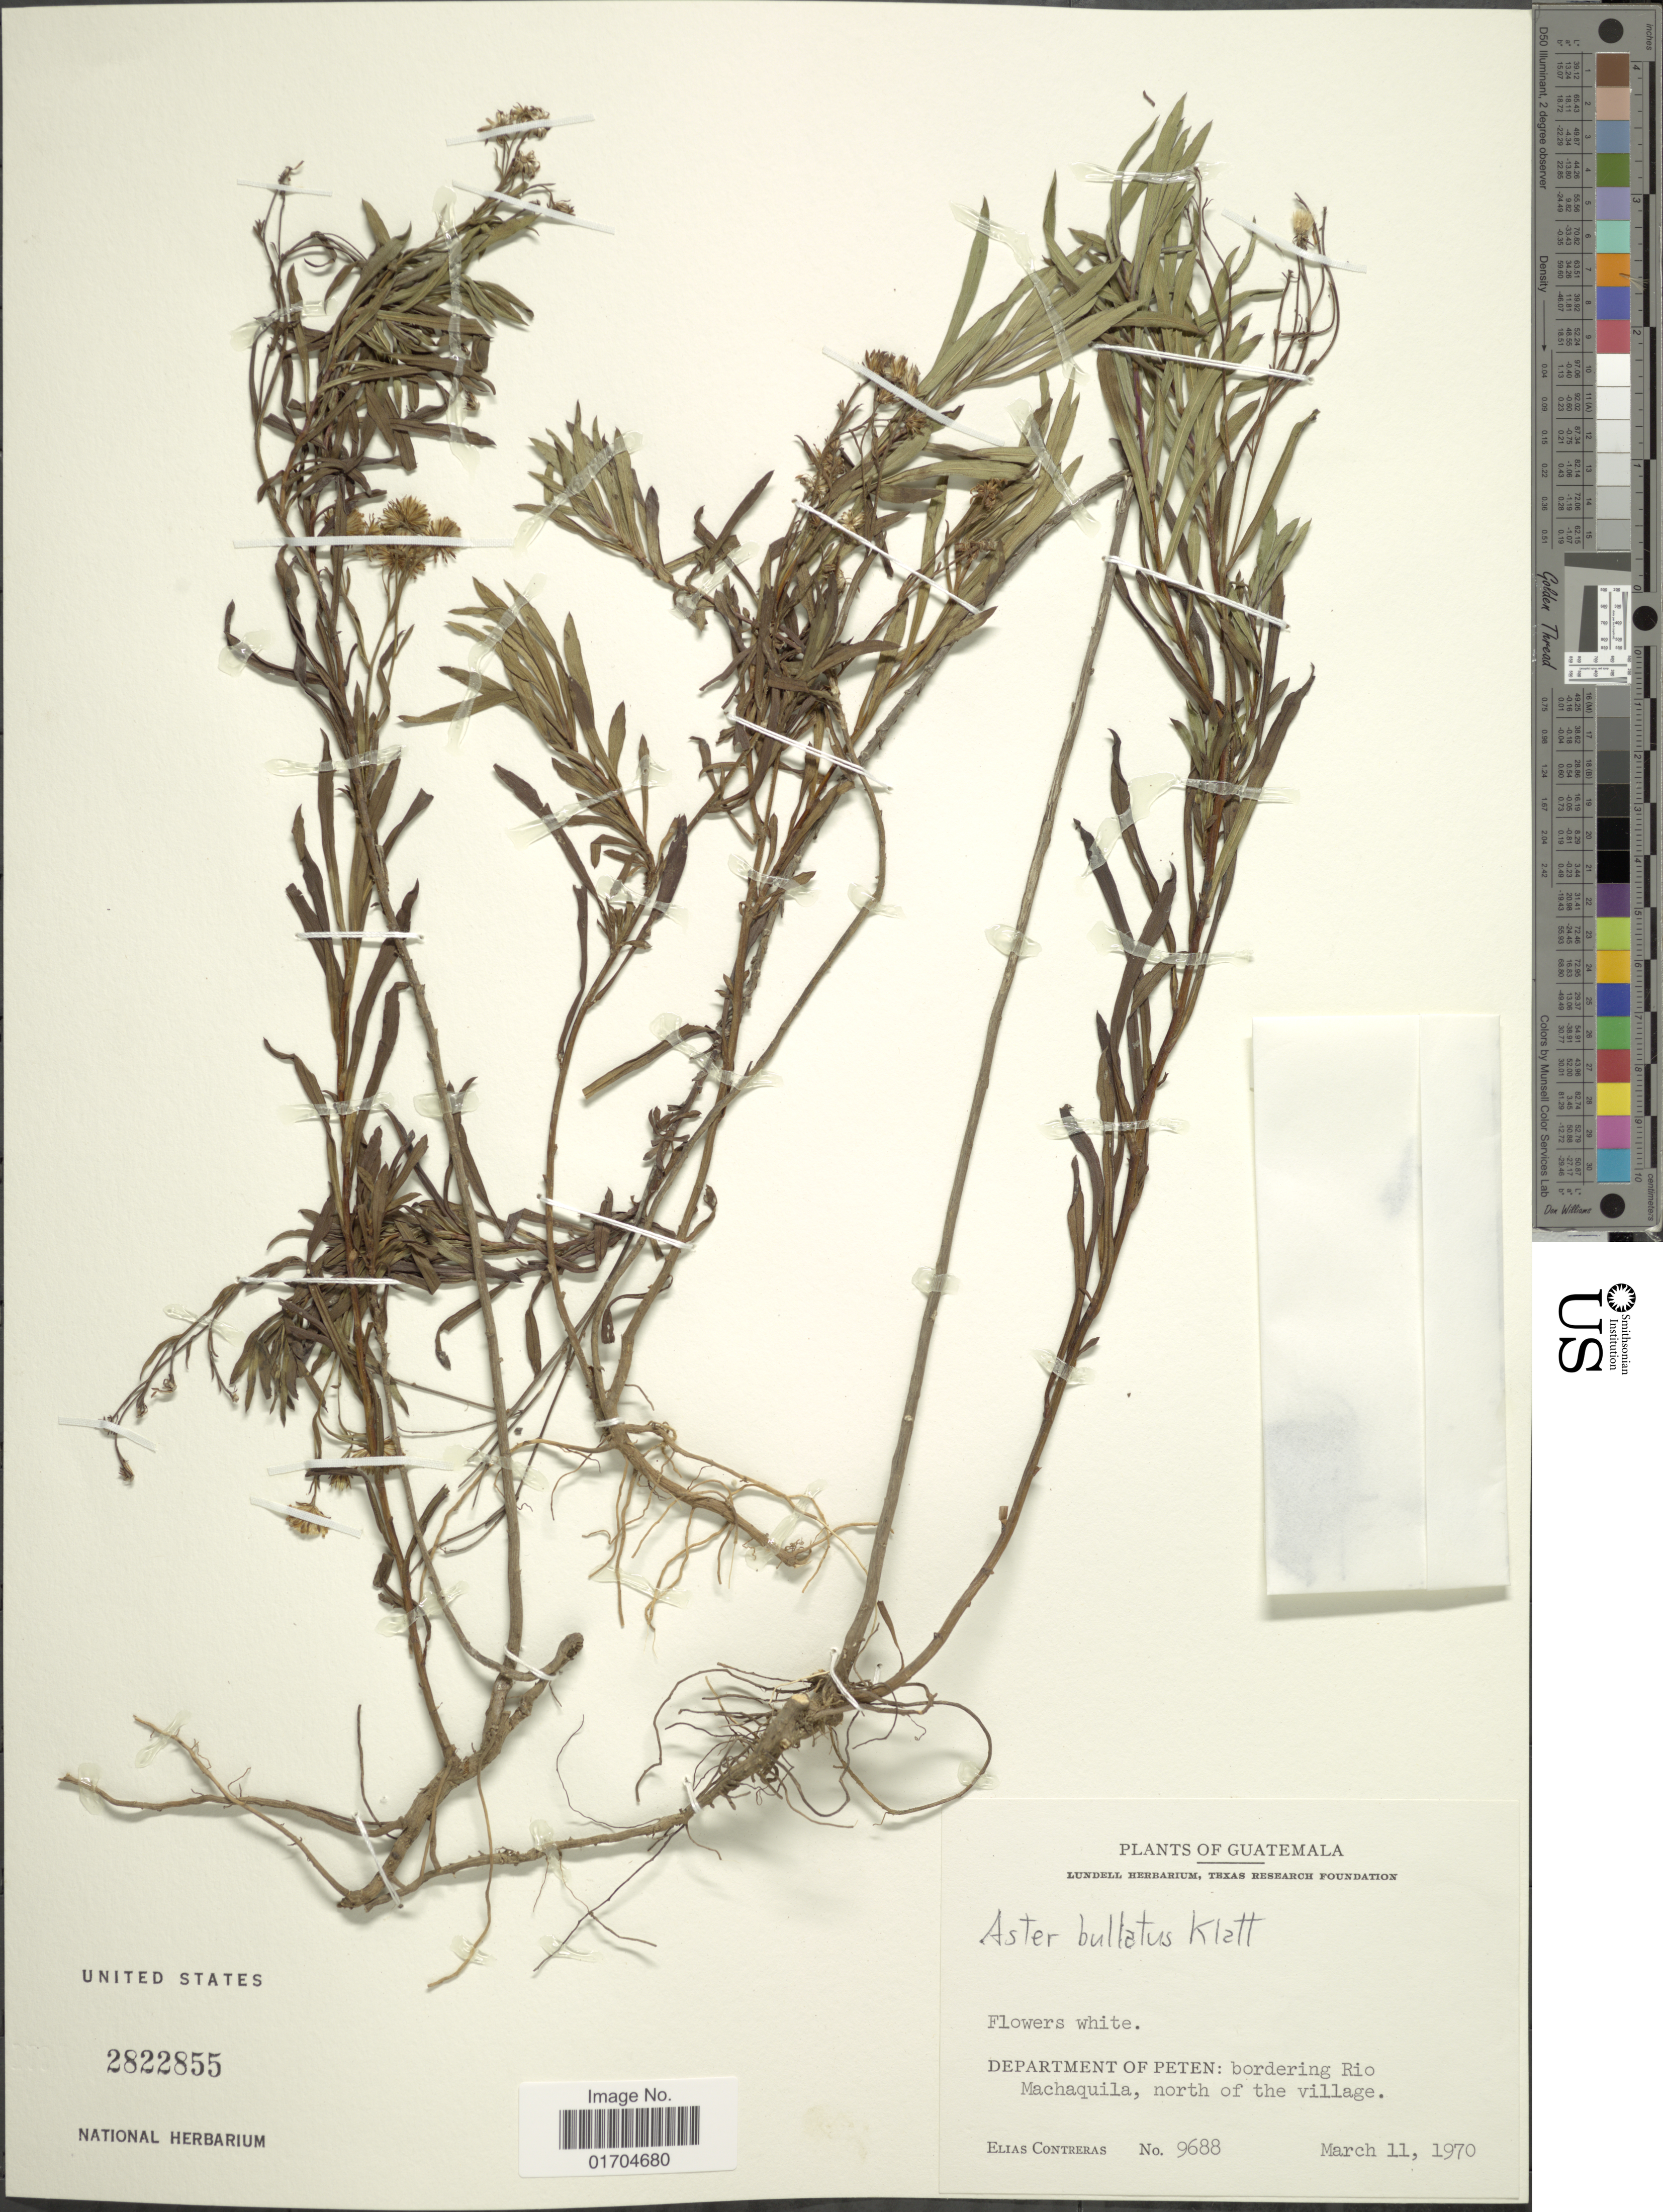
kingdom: Plantae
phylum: Tracheophyta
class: Magnoliopsida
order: Asterales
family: Asteraceae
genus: Symphyotrichum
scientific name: Symphyotrichum bullatum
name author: (Klatt) G.L. Nesom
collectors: E. Contreras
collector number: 9688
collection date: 1970-03-11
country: Guatemala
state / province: El Petén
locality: Department of Peten: bordering Rio Machaquila, north of the village.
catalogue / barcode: US 2822855